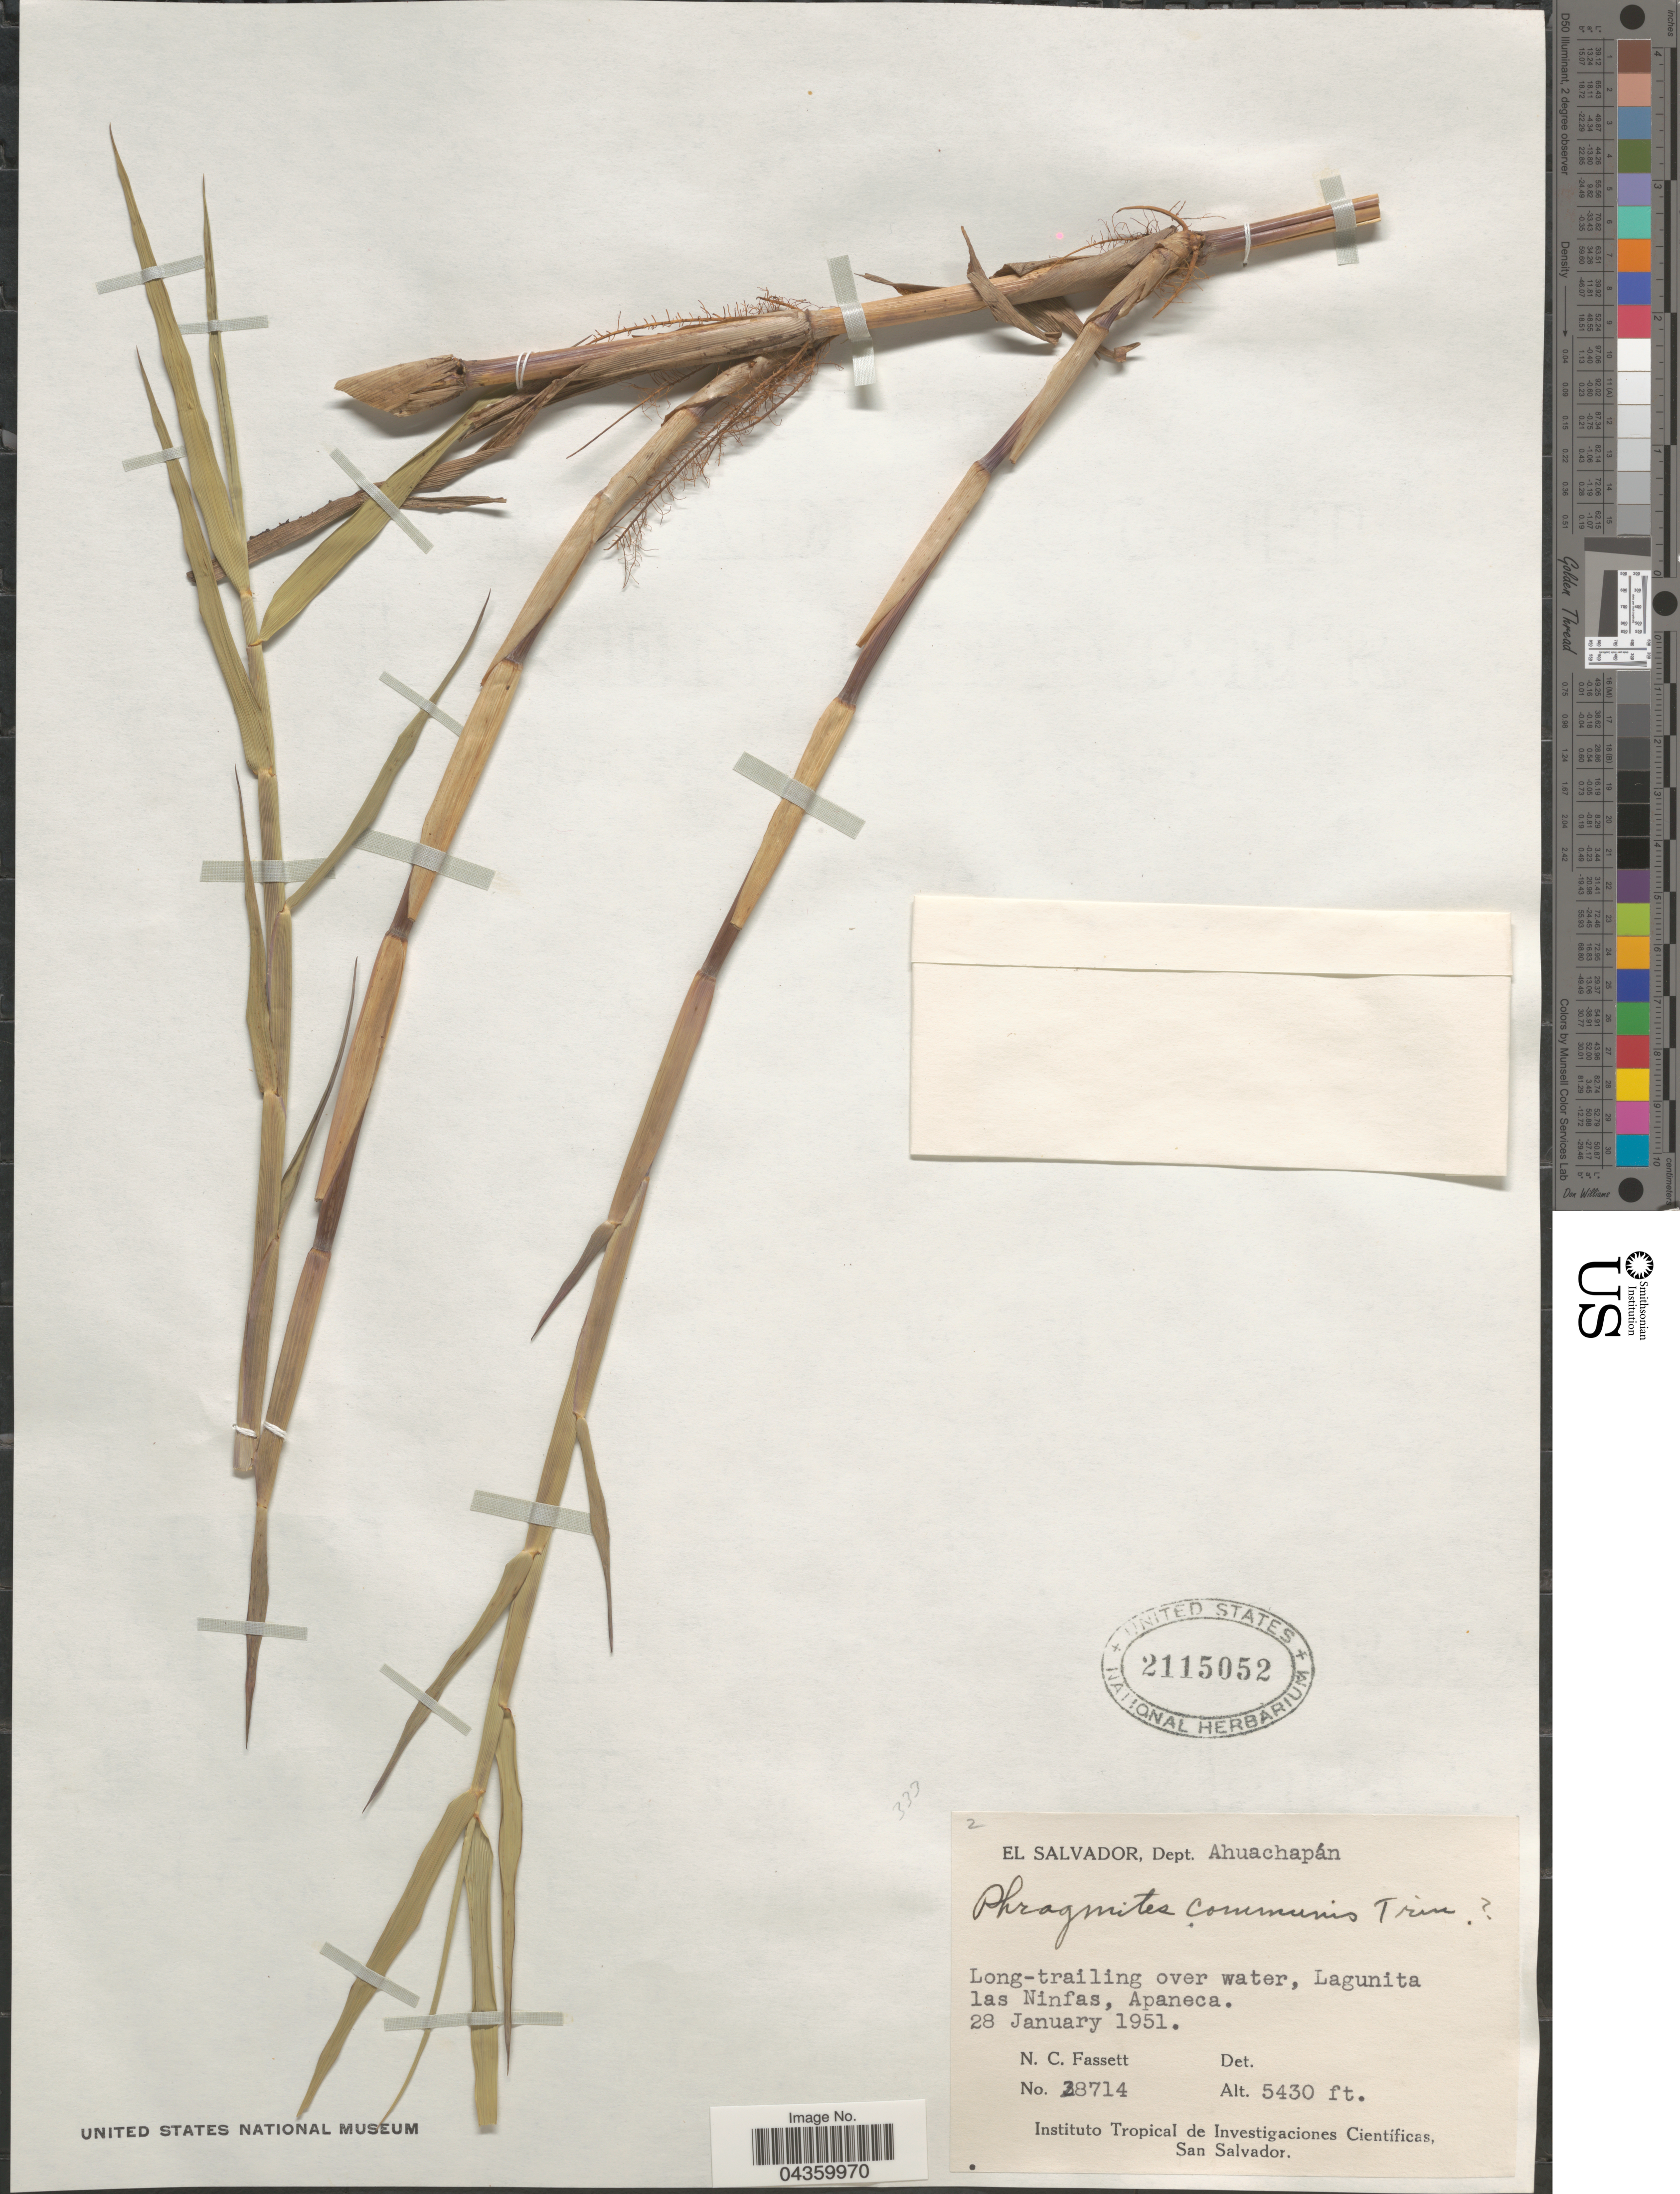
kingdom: Plantae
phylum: Tracheophyta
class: Liliopsida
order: Poales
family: Poaceae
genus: Phragmites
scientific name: Phragmites australis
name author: (Cav.) Trin. ex Steud.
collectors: N. C. Fassett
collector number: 28714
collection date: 1951-01-28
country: El Salvador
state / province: Ahuachapan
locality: Dept. Ahuachapán. Long-trailing over water, Lagunita las Ninfas, Apaneca.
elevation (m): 1655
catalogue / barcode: US 2115052